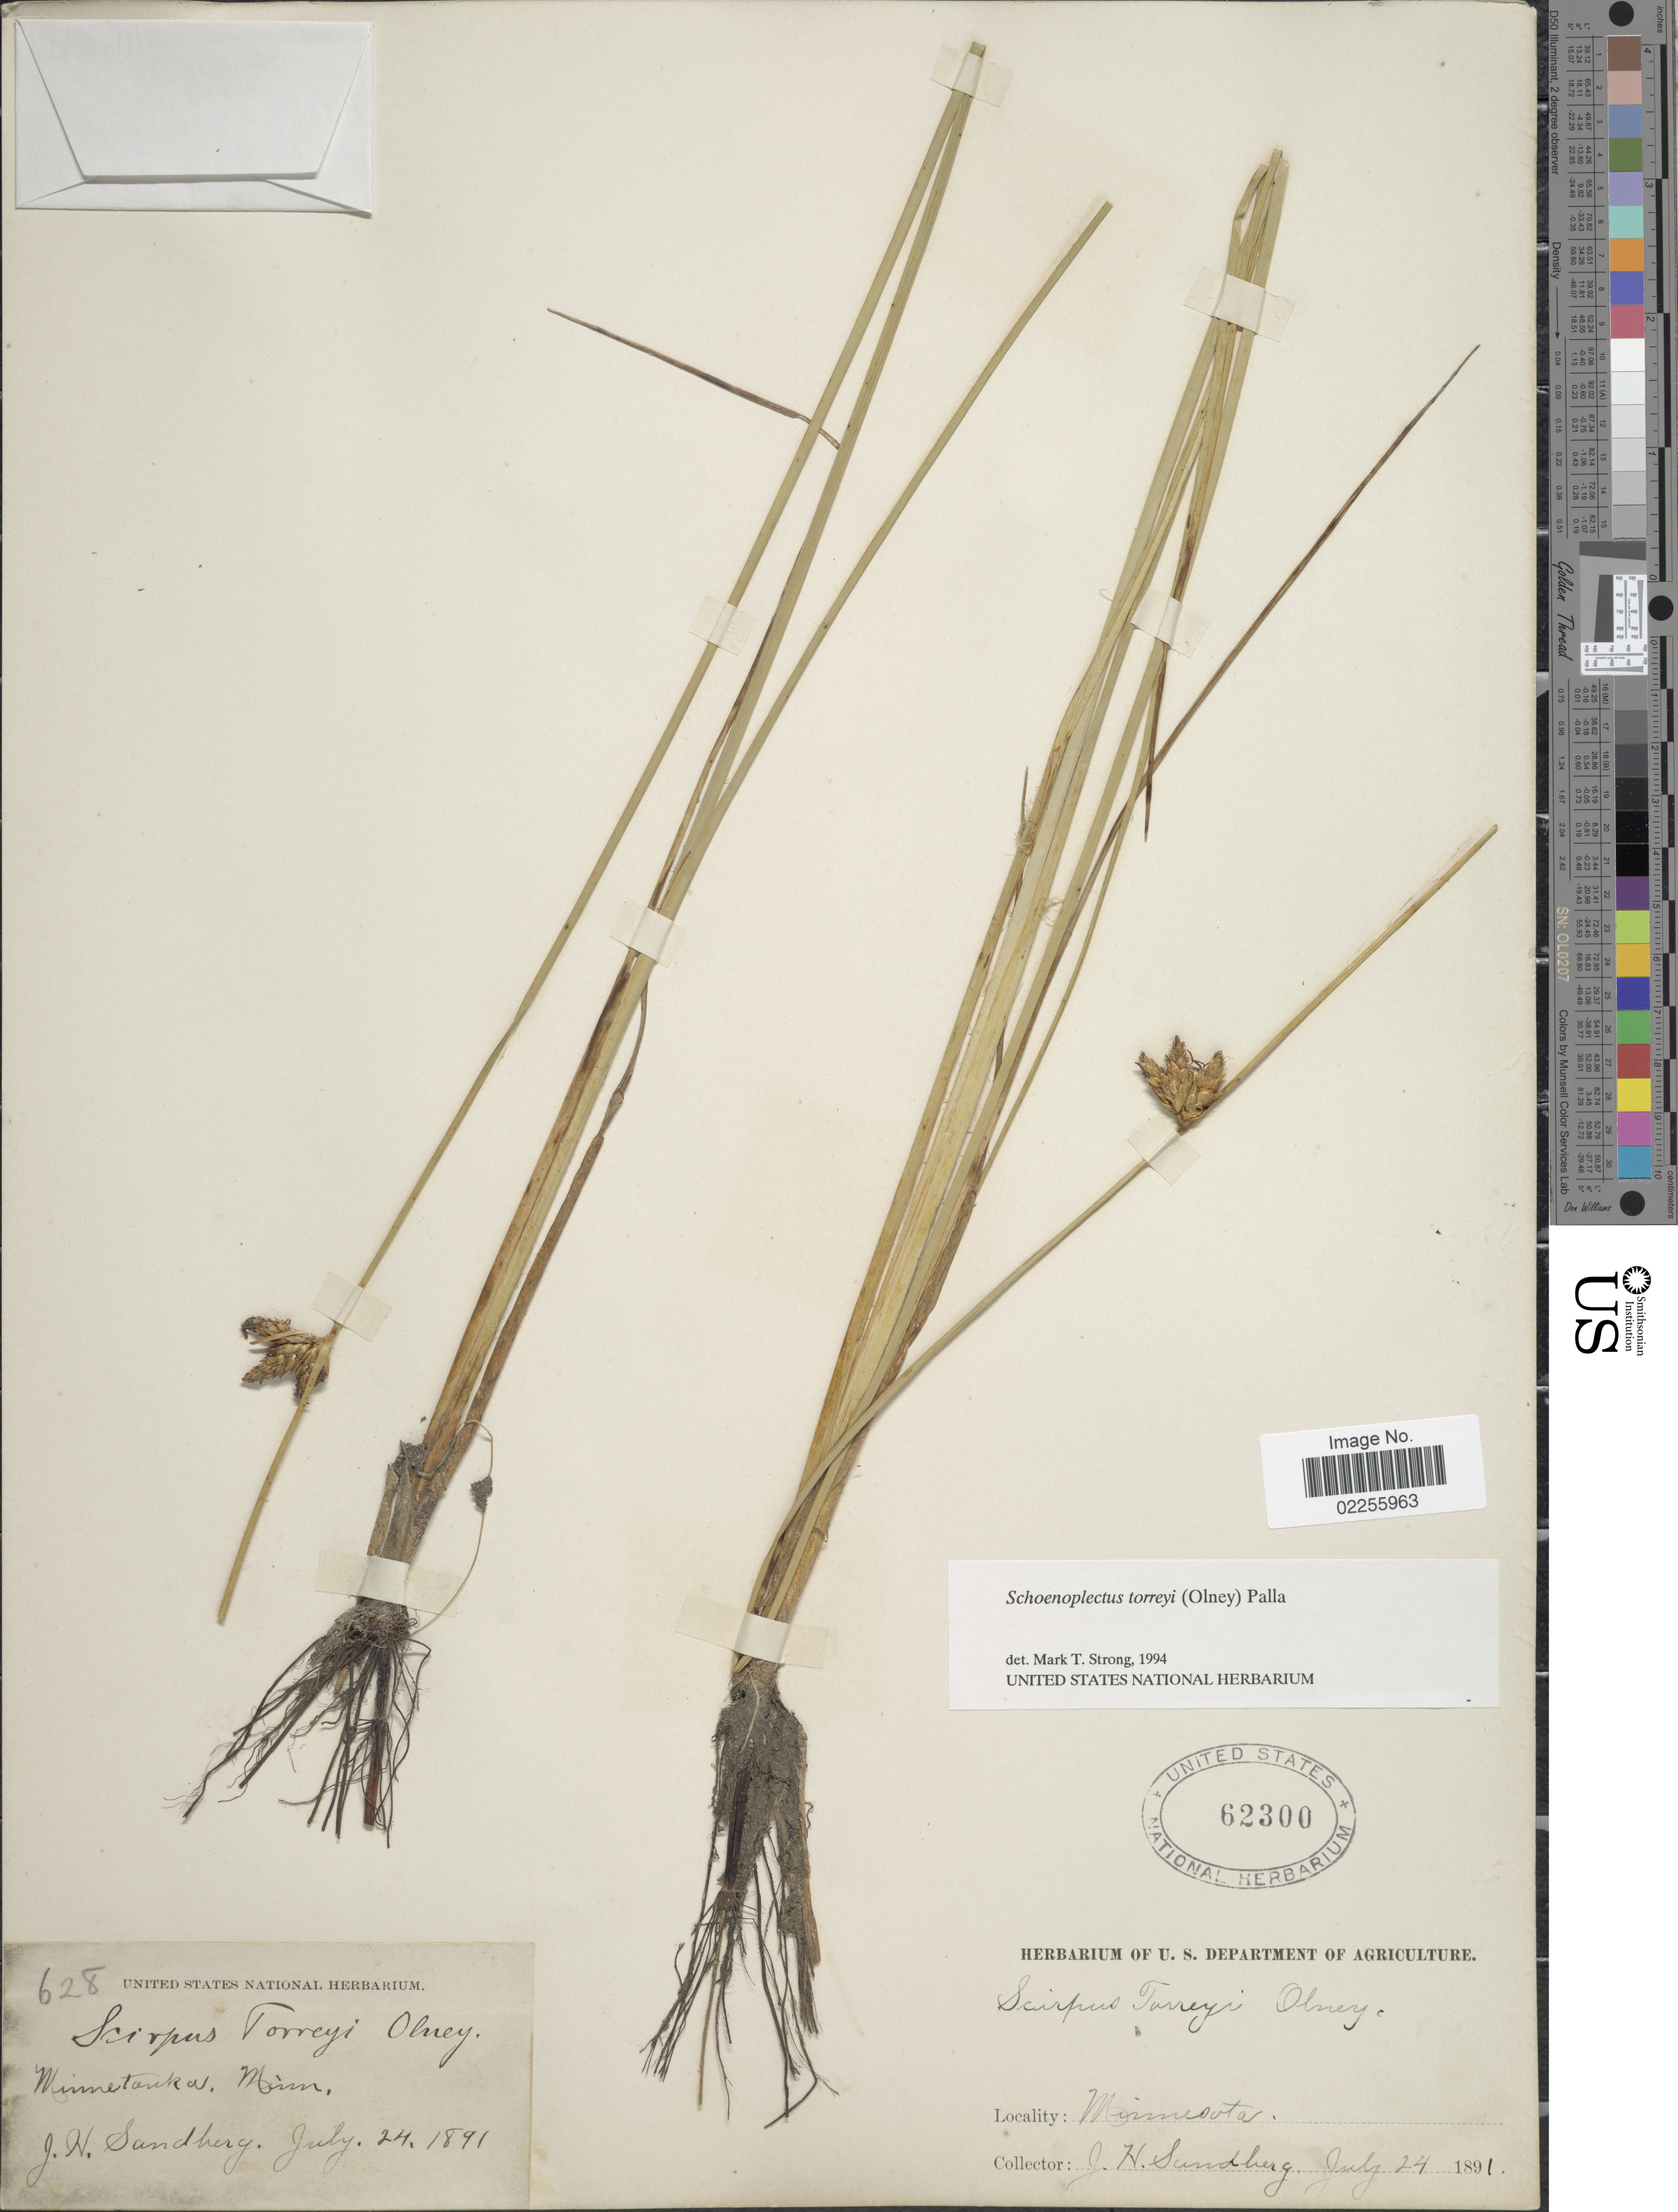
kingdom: Plantae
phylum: Tracheophyta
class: Liliopsida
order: Poales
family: Cyperaceae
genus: Schoenoplectus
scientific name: Schoenoplectus torreyi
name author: (Olney) Palla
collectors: J. H. Sandberg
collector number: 628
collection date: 1891-07-24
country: United States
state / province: Minnesota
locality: Minnetonka.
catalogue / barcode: US 62300